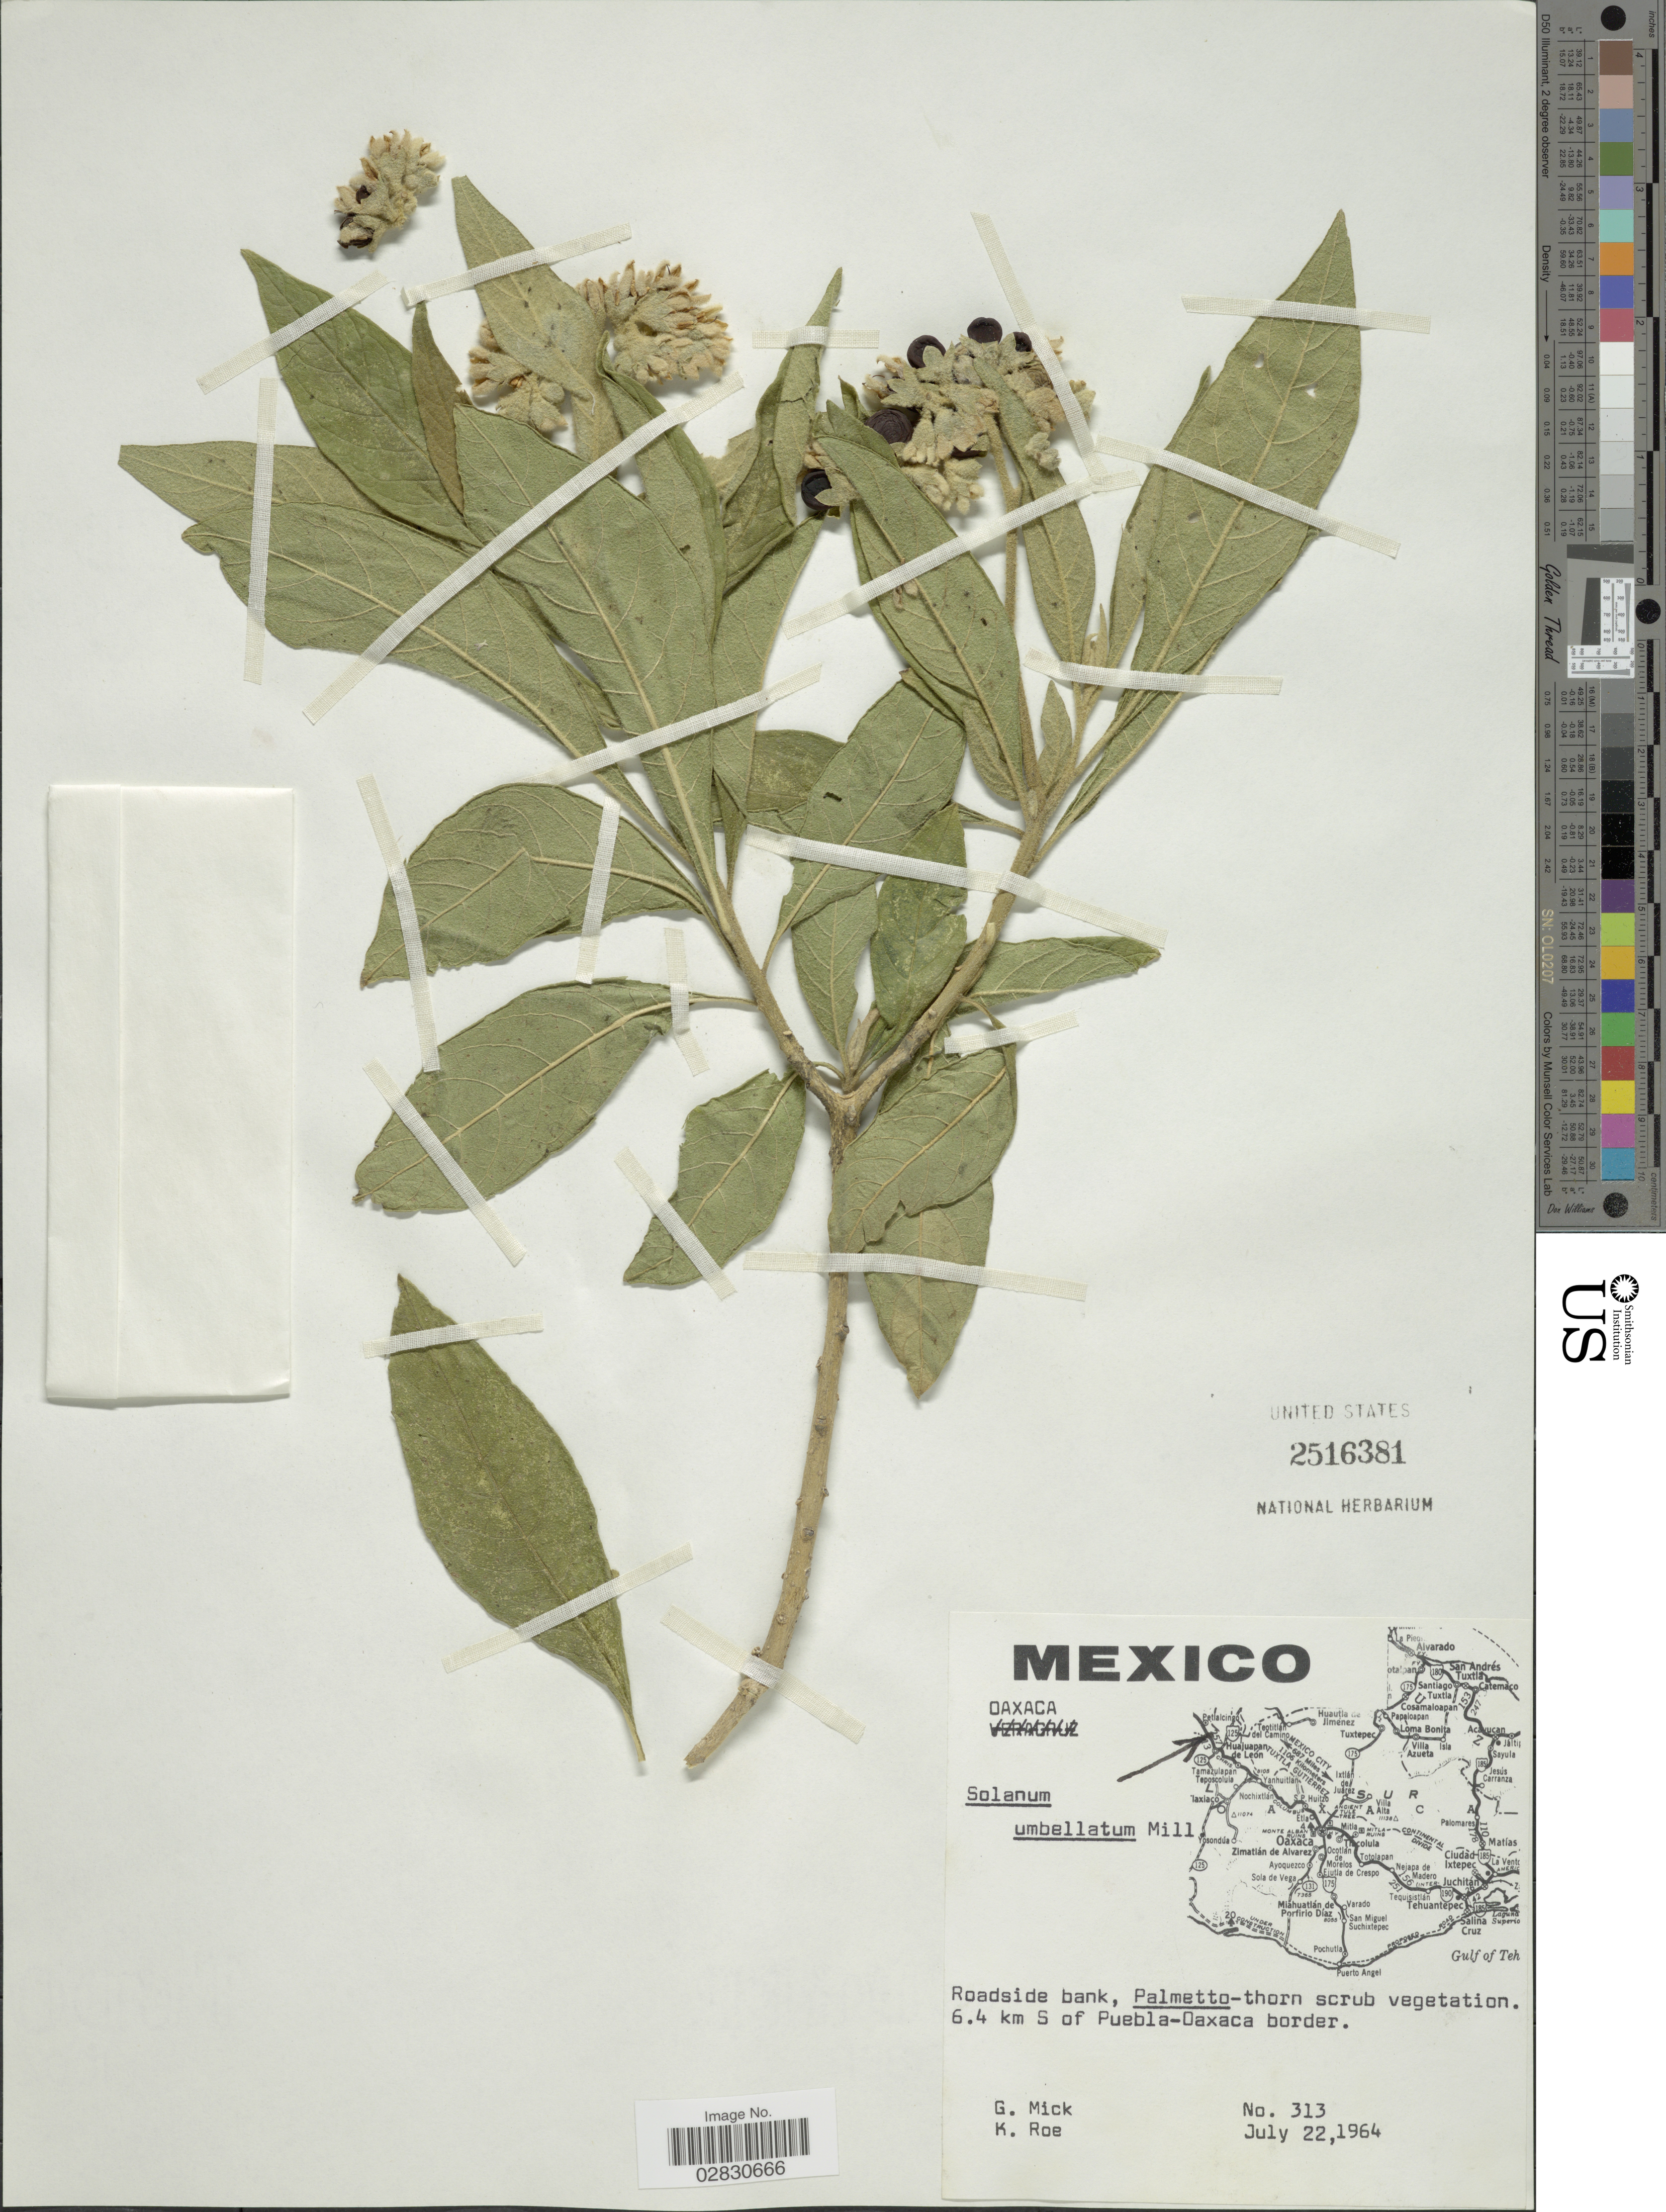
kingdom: Plantae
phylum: Tracheophyta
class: Magnoliopsida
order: Solanales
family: Solanaceae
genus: Solanum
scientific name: Solanum umbellatum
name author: Mill.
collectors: G. Mick & K. Roe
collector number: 313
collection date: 1964-07-22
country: Mexico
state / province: Oaxaca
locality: Roadside bank, 6.4 km S of Puebla-Oaxaca border.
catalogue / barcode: US 2516381